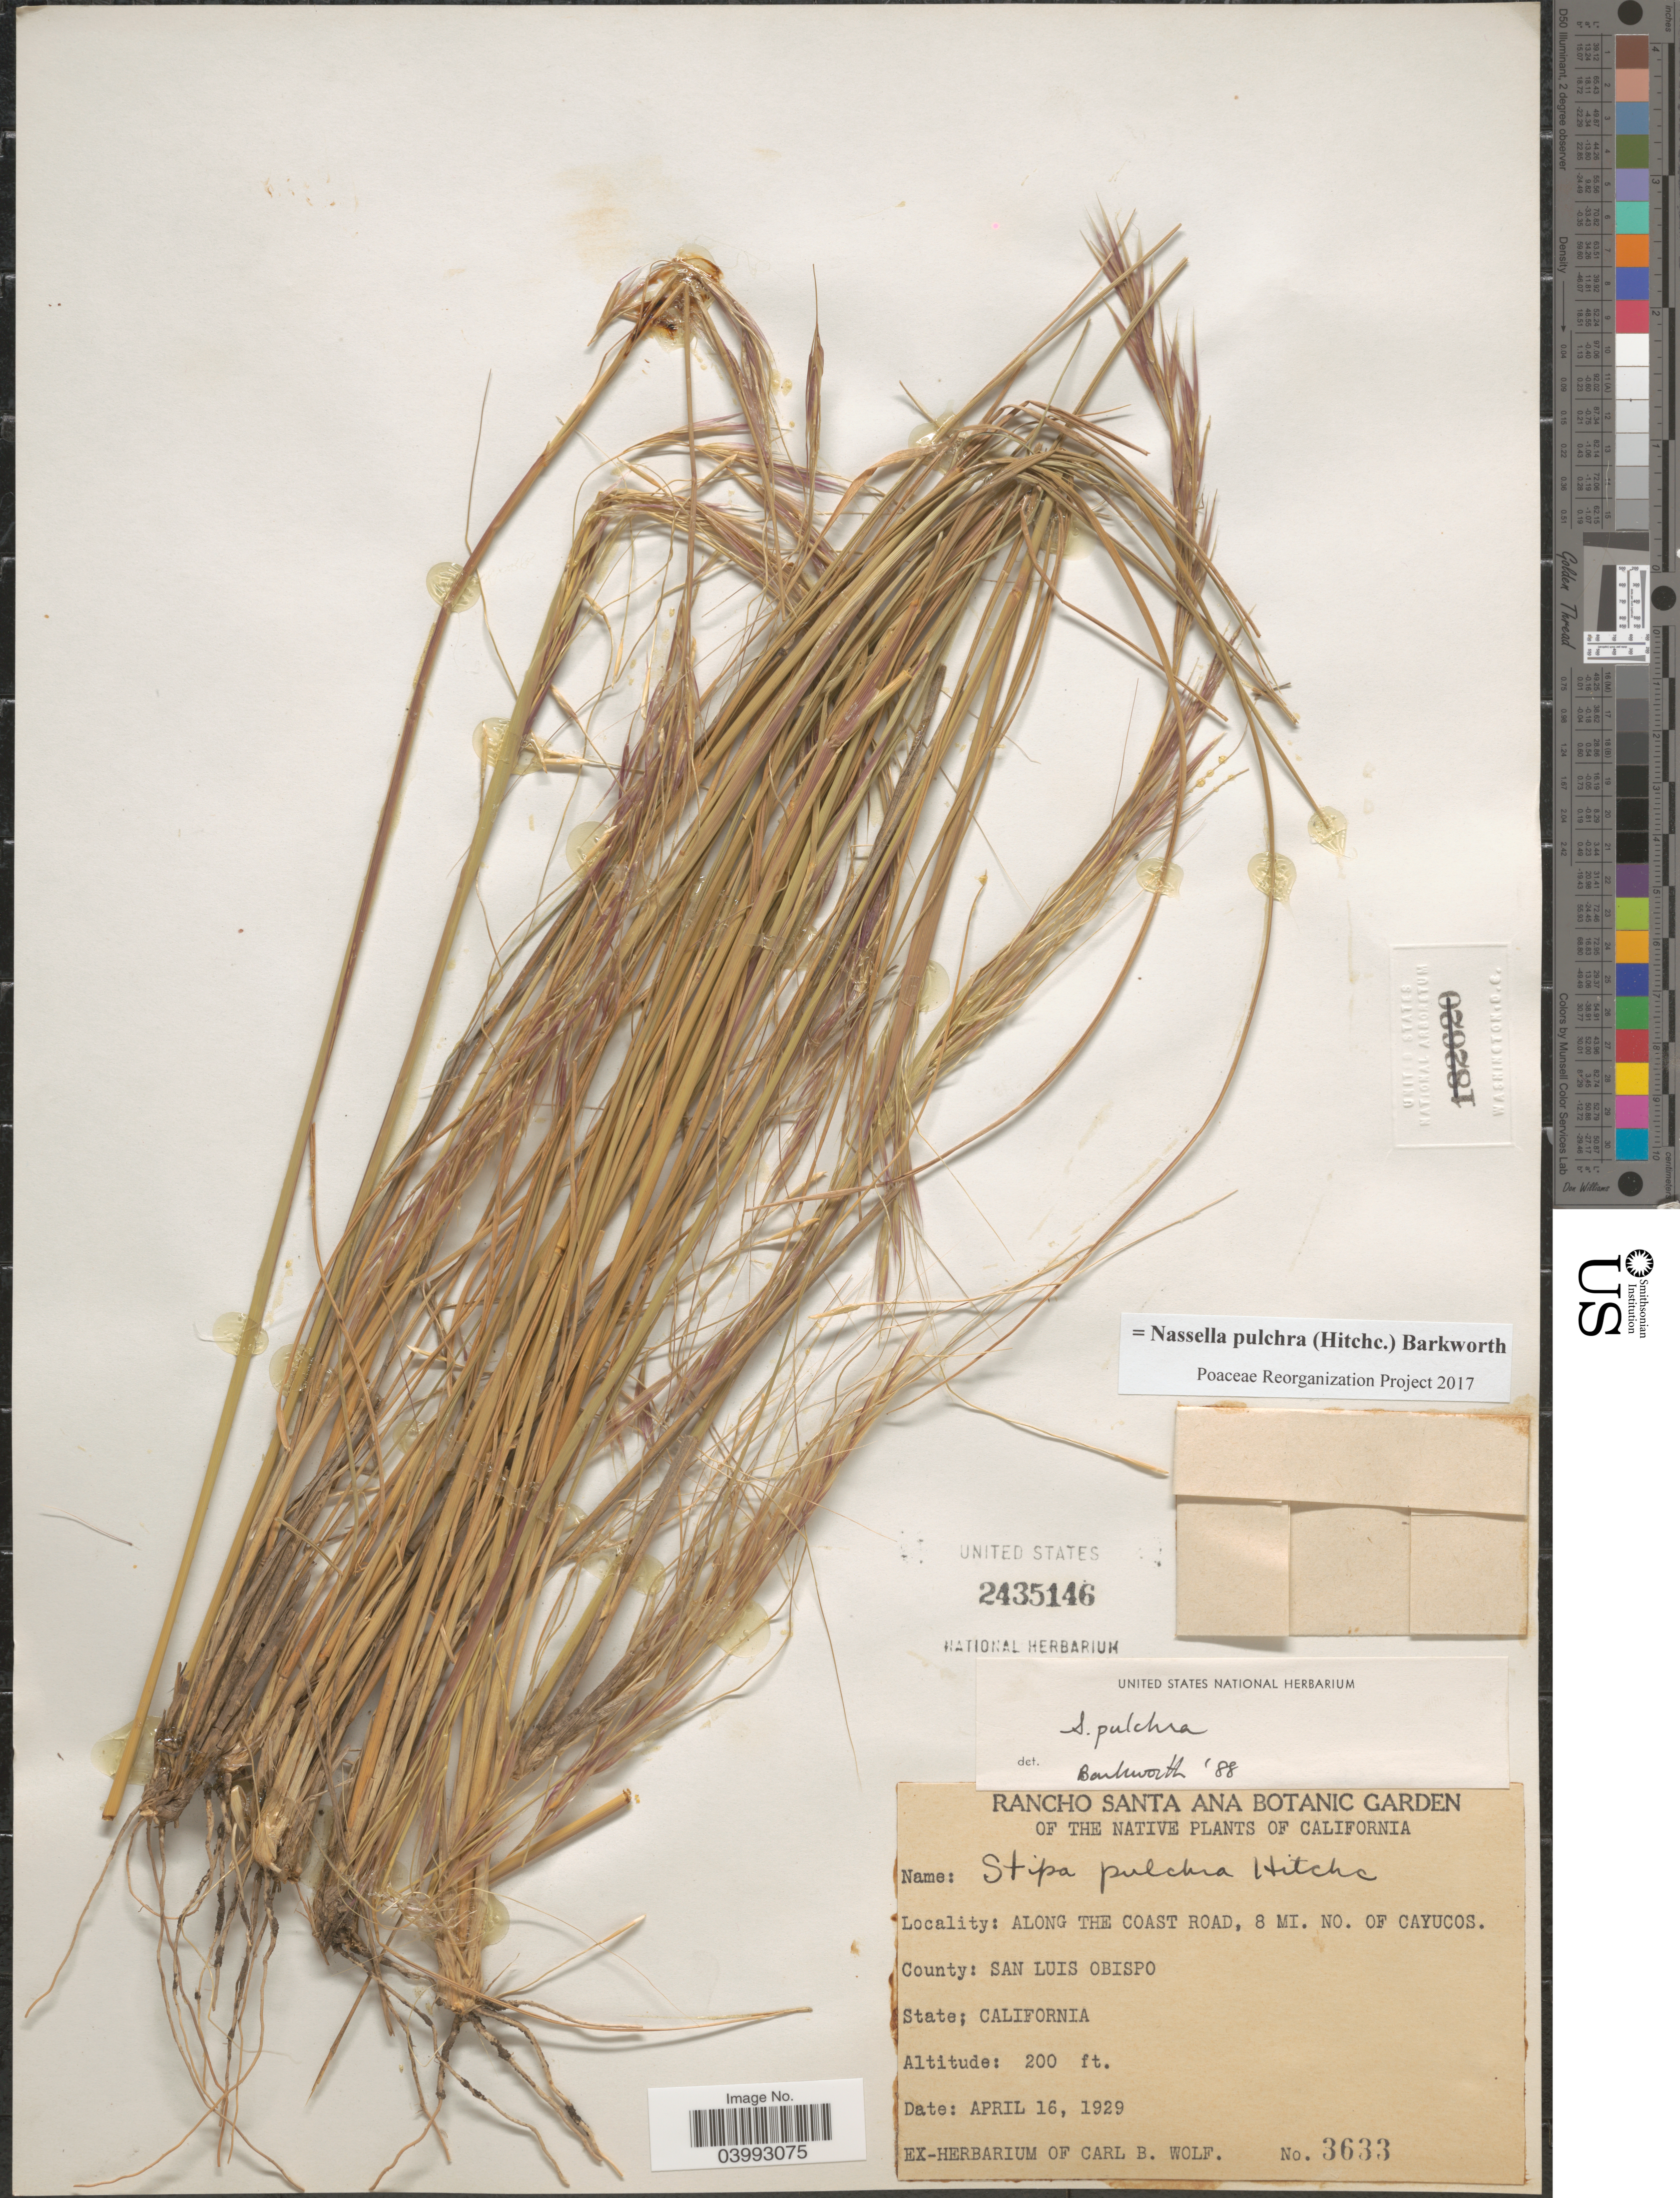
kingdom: Plantae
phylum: Tracheophyta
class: Liliopsida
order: Poales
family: Poaceae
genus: Nassella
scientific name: Nassella pulchra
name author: (Hitchc.) Barkworth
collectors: ex herb. Carl B. Wolf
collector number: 3633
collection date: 1929-04-16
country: United States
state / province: California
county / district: San Luis Obispo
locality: Along the Coast Road, 8 mi. no. of Cayucos. County: San Luis Obispo.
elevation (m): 61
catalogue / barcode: US 2435146